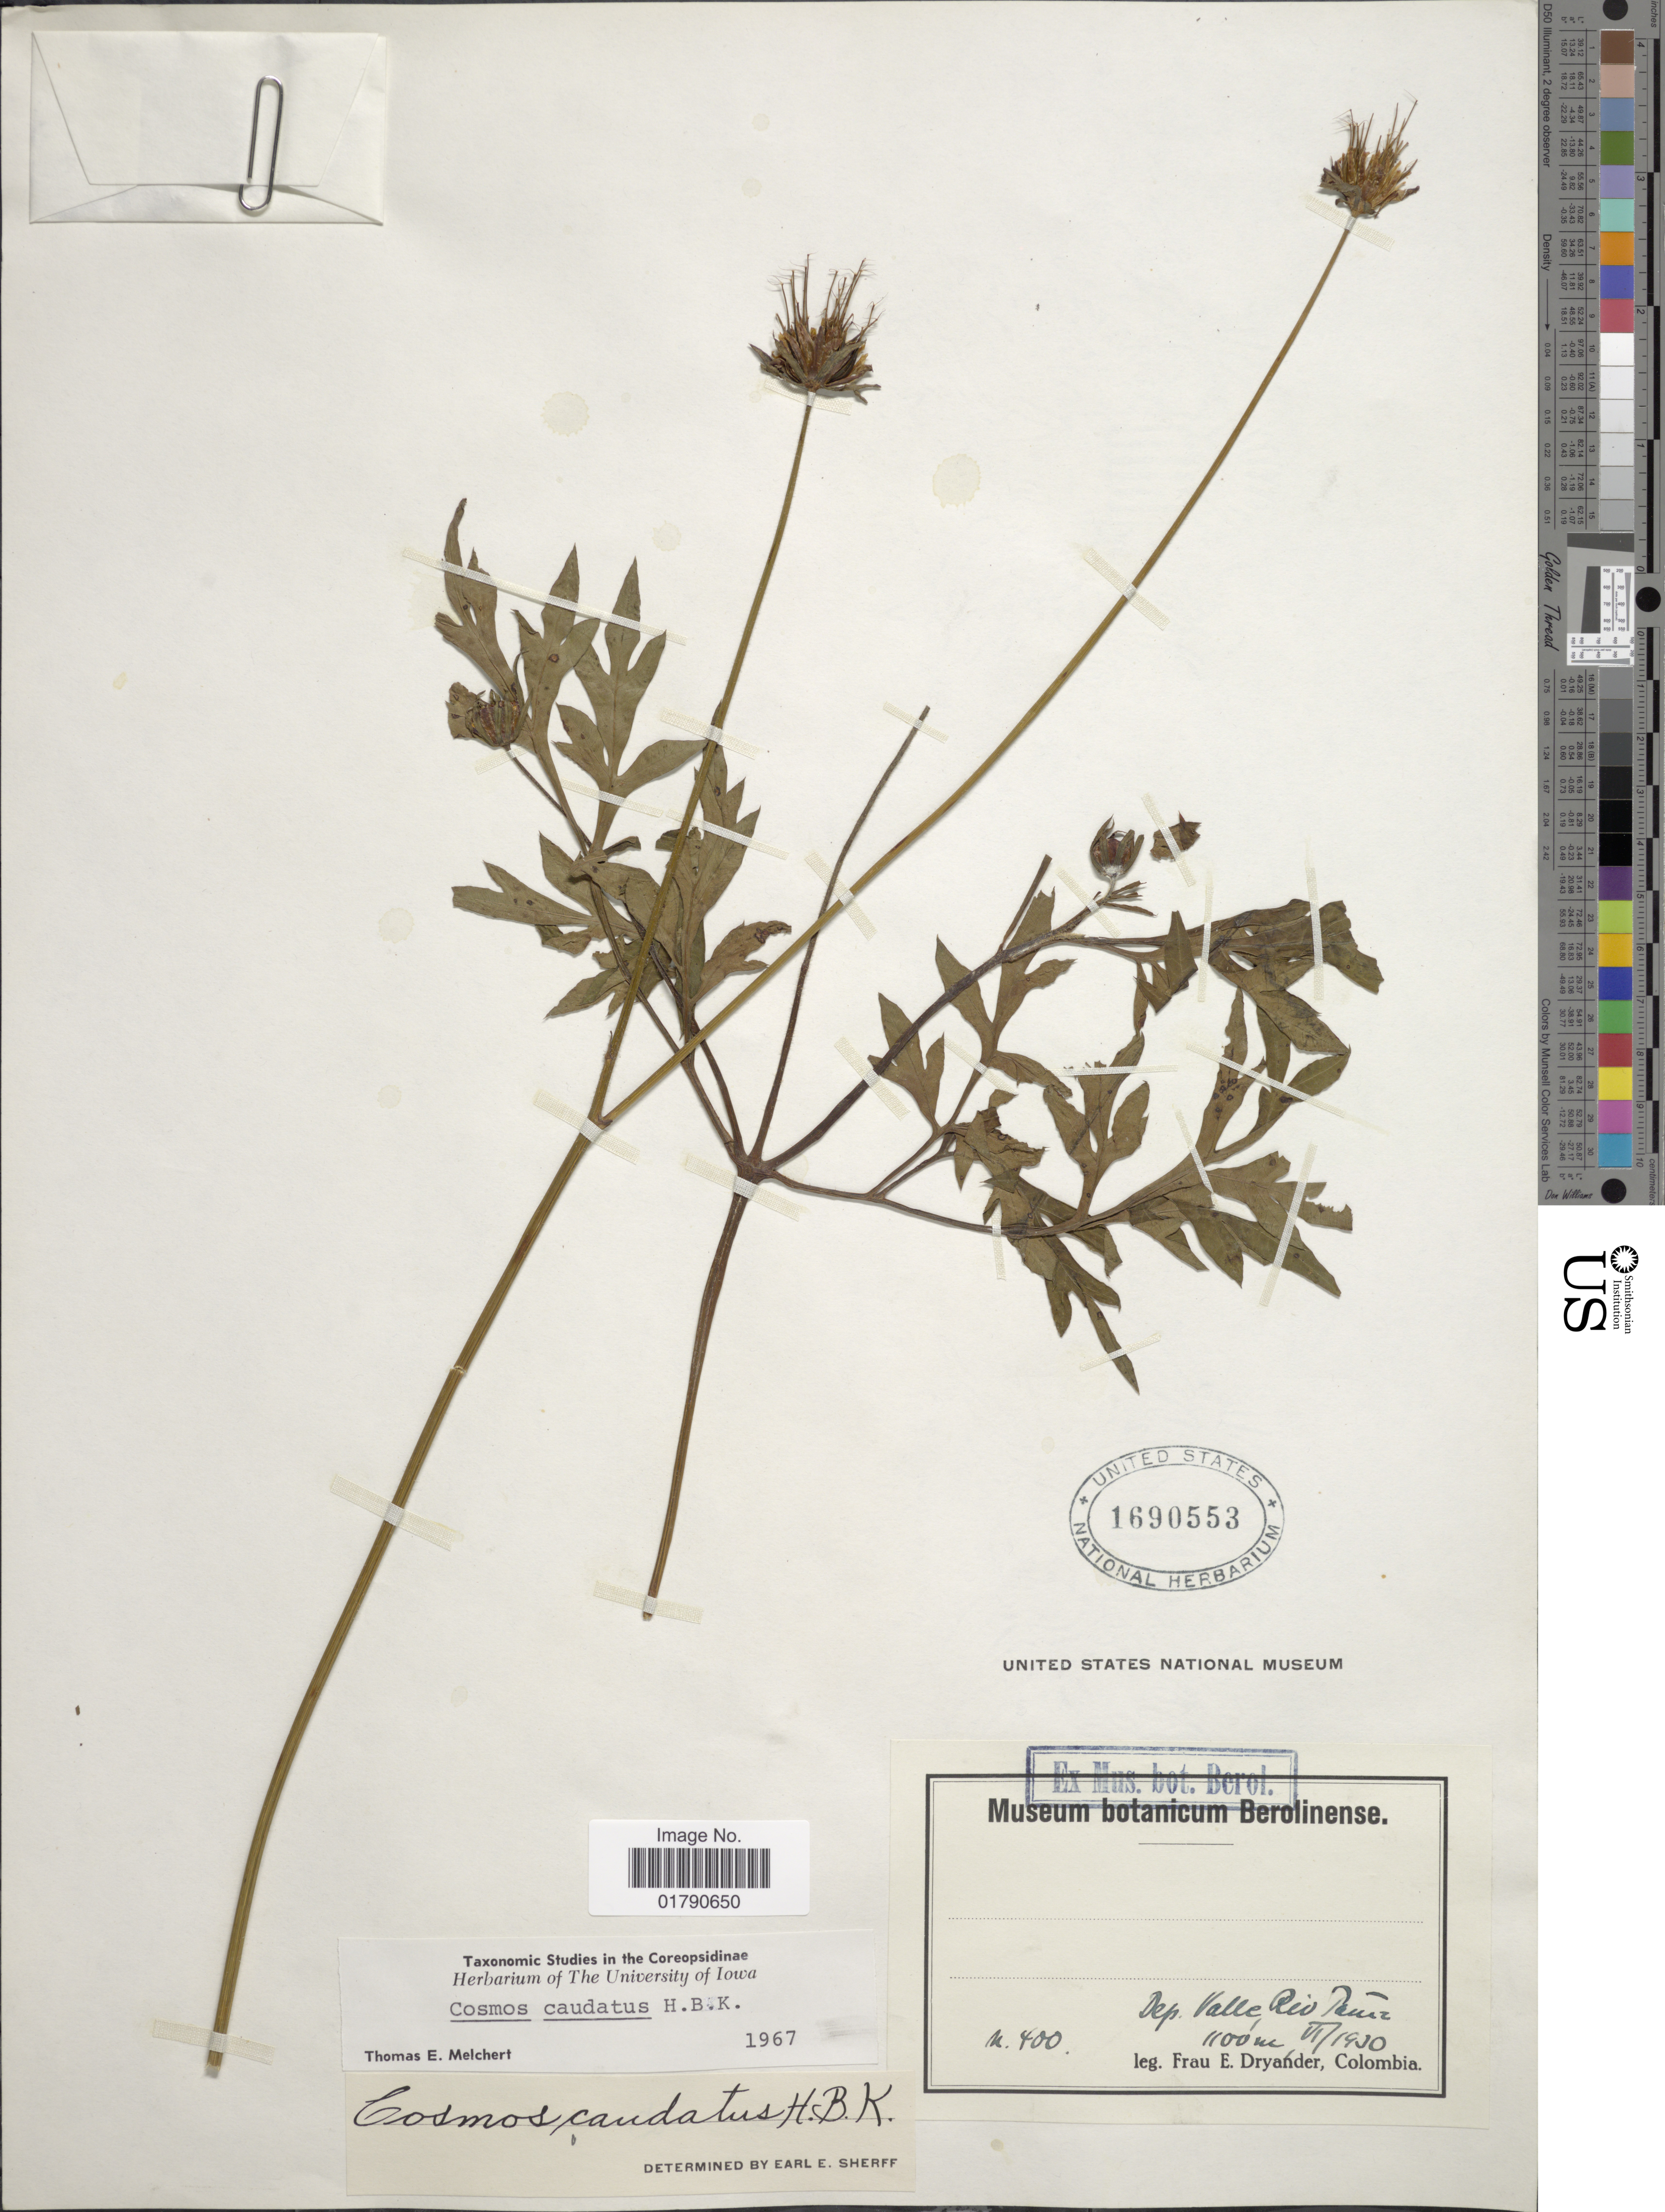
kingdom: Plantae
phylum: Tracheophyta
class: Magnoliopsida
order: Asterales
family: Asteraceae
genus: Cosmos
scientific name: Cosmos caudatus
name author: Kunth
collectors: F. Dryander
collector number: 400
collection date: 1930-06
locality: Dep. Valle Rio Ruiz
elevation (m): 1100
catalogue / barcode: US 1690553